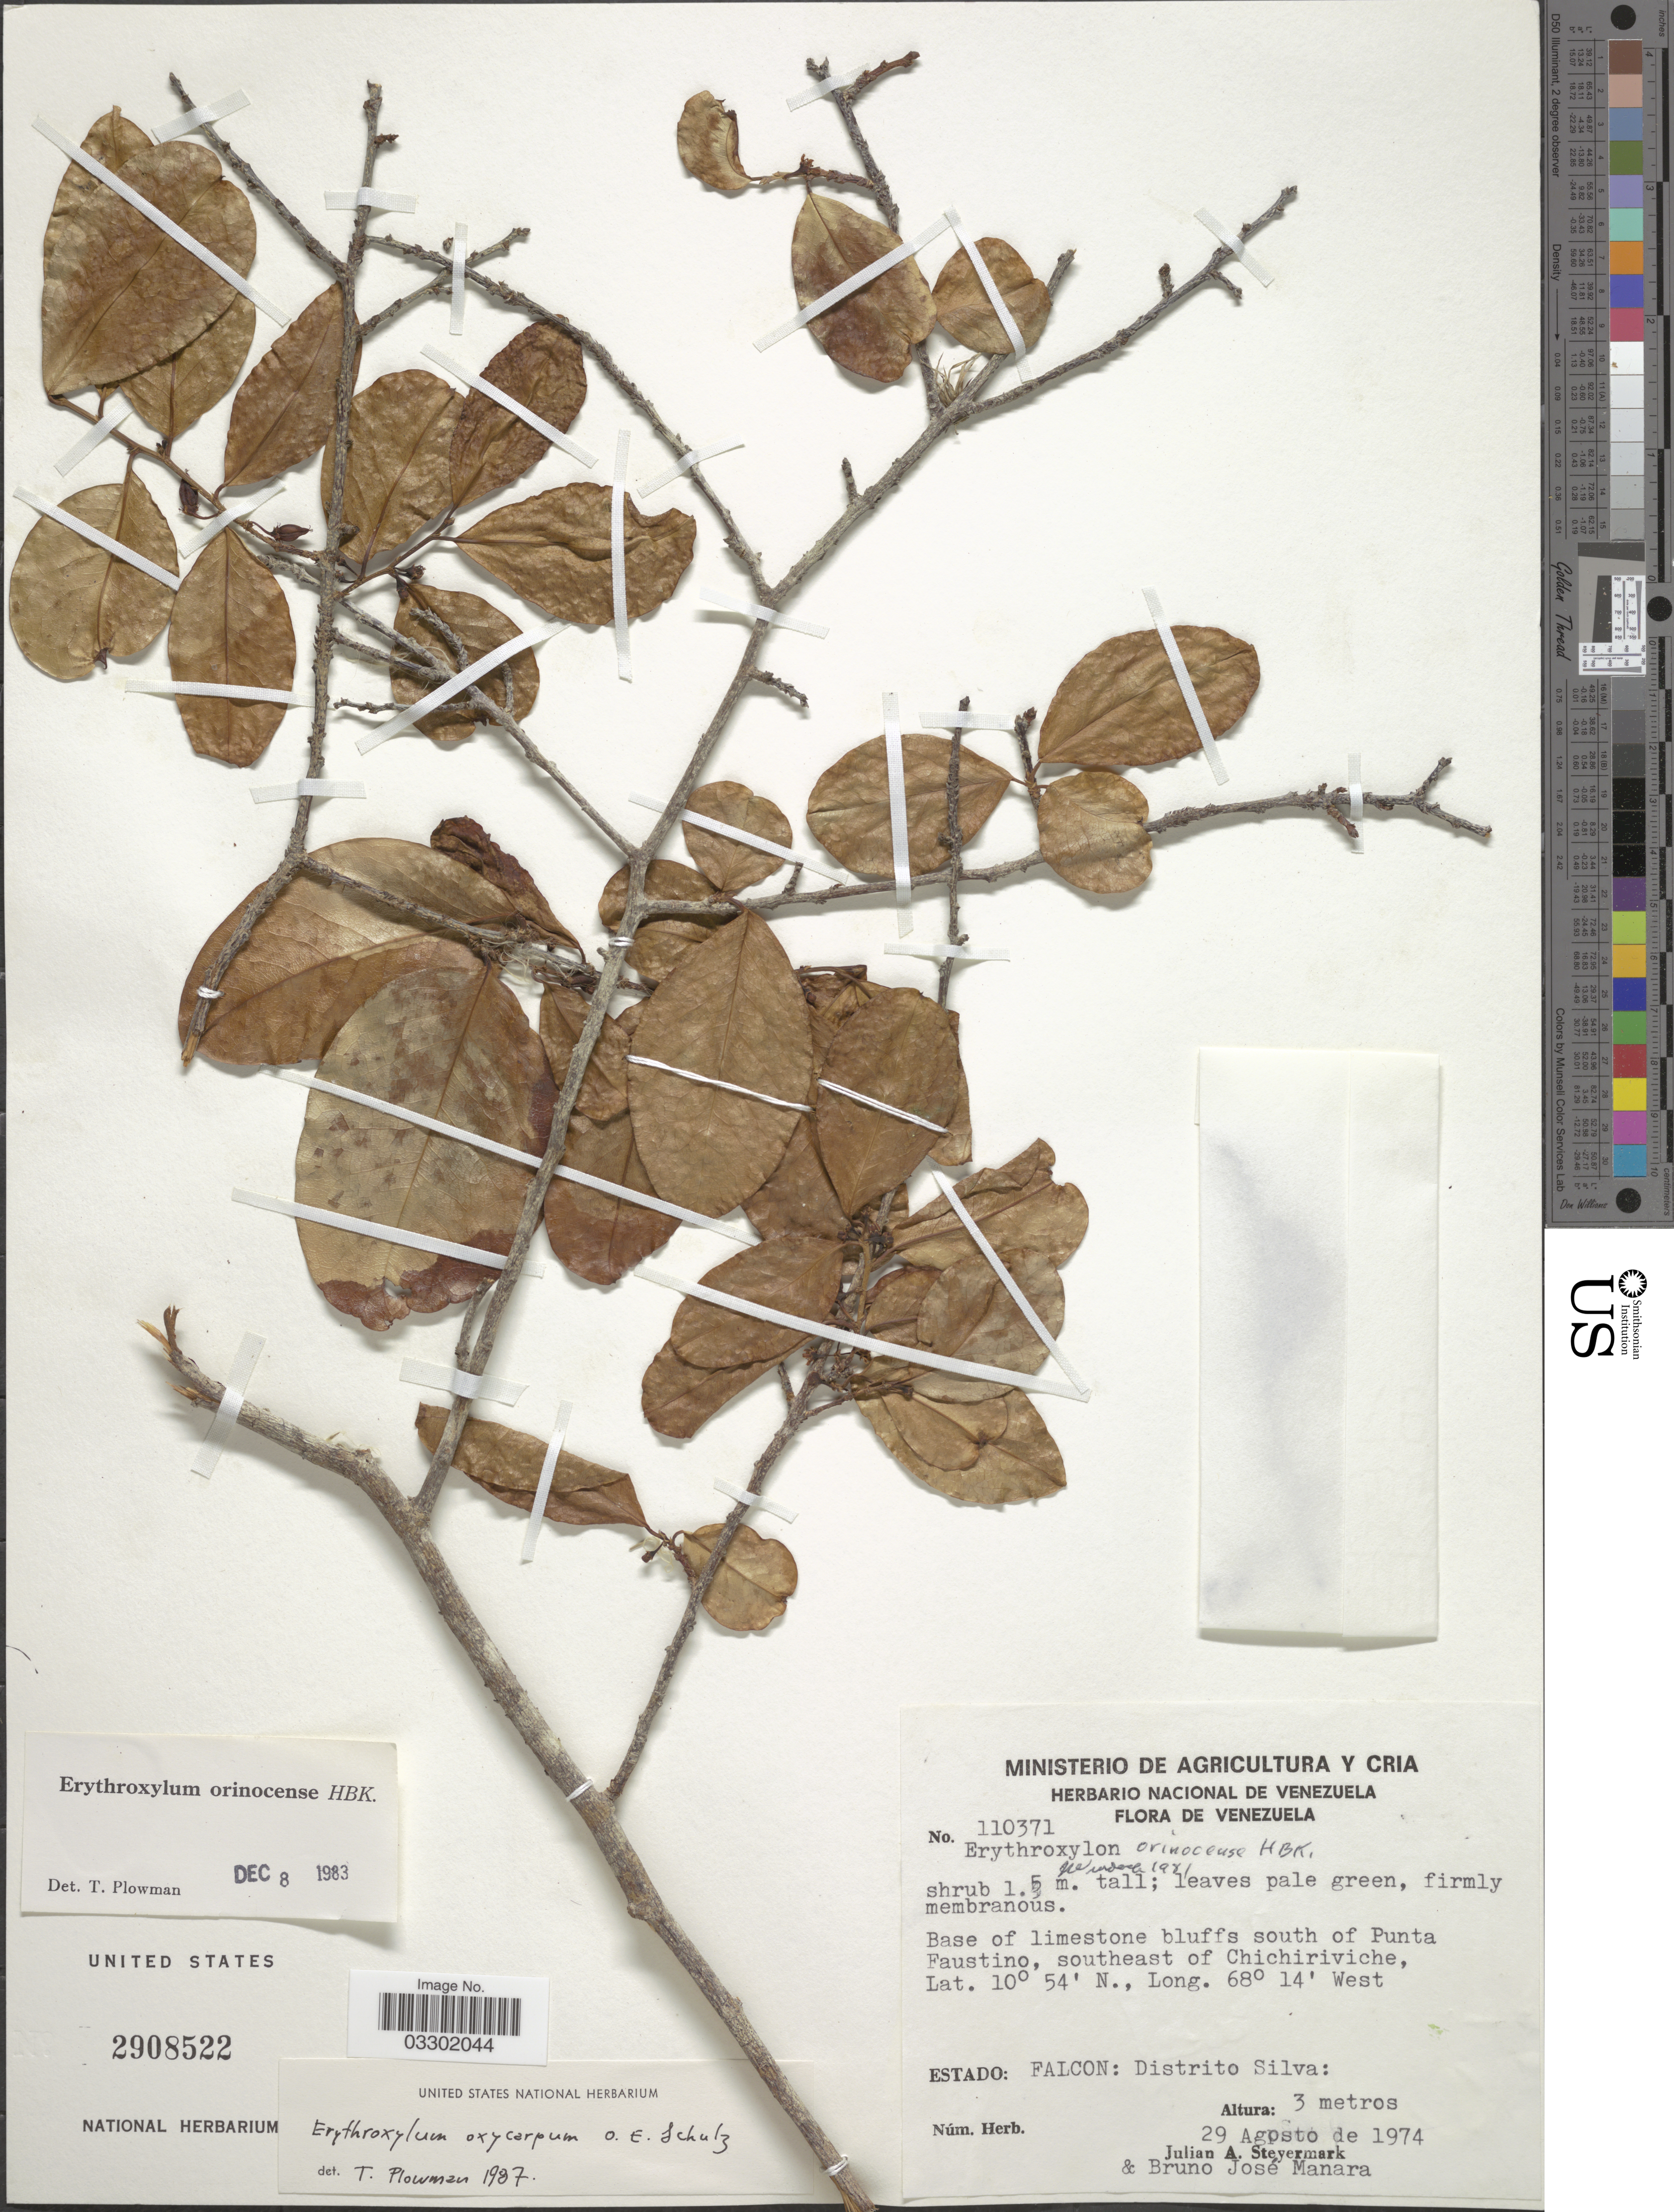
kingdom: Plantae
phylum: Tracheophyta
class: Magnoliopsida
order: Malpighiales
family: Erythroxylaceae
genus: Erythroxylum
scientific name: Erythroxylum oxycarpum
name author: O.E. Schulz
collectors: J. Steyermark & B. Manara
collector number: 110371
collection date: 1974-08-29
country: Venezuela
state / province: Falcón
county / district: Silva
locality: South of Punta Faustino, southeast of Chichiriviche. Distrito Silva.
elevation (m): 3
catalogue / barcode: US 2908522